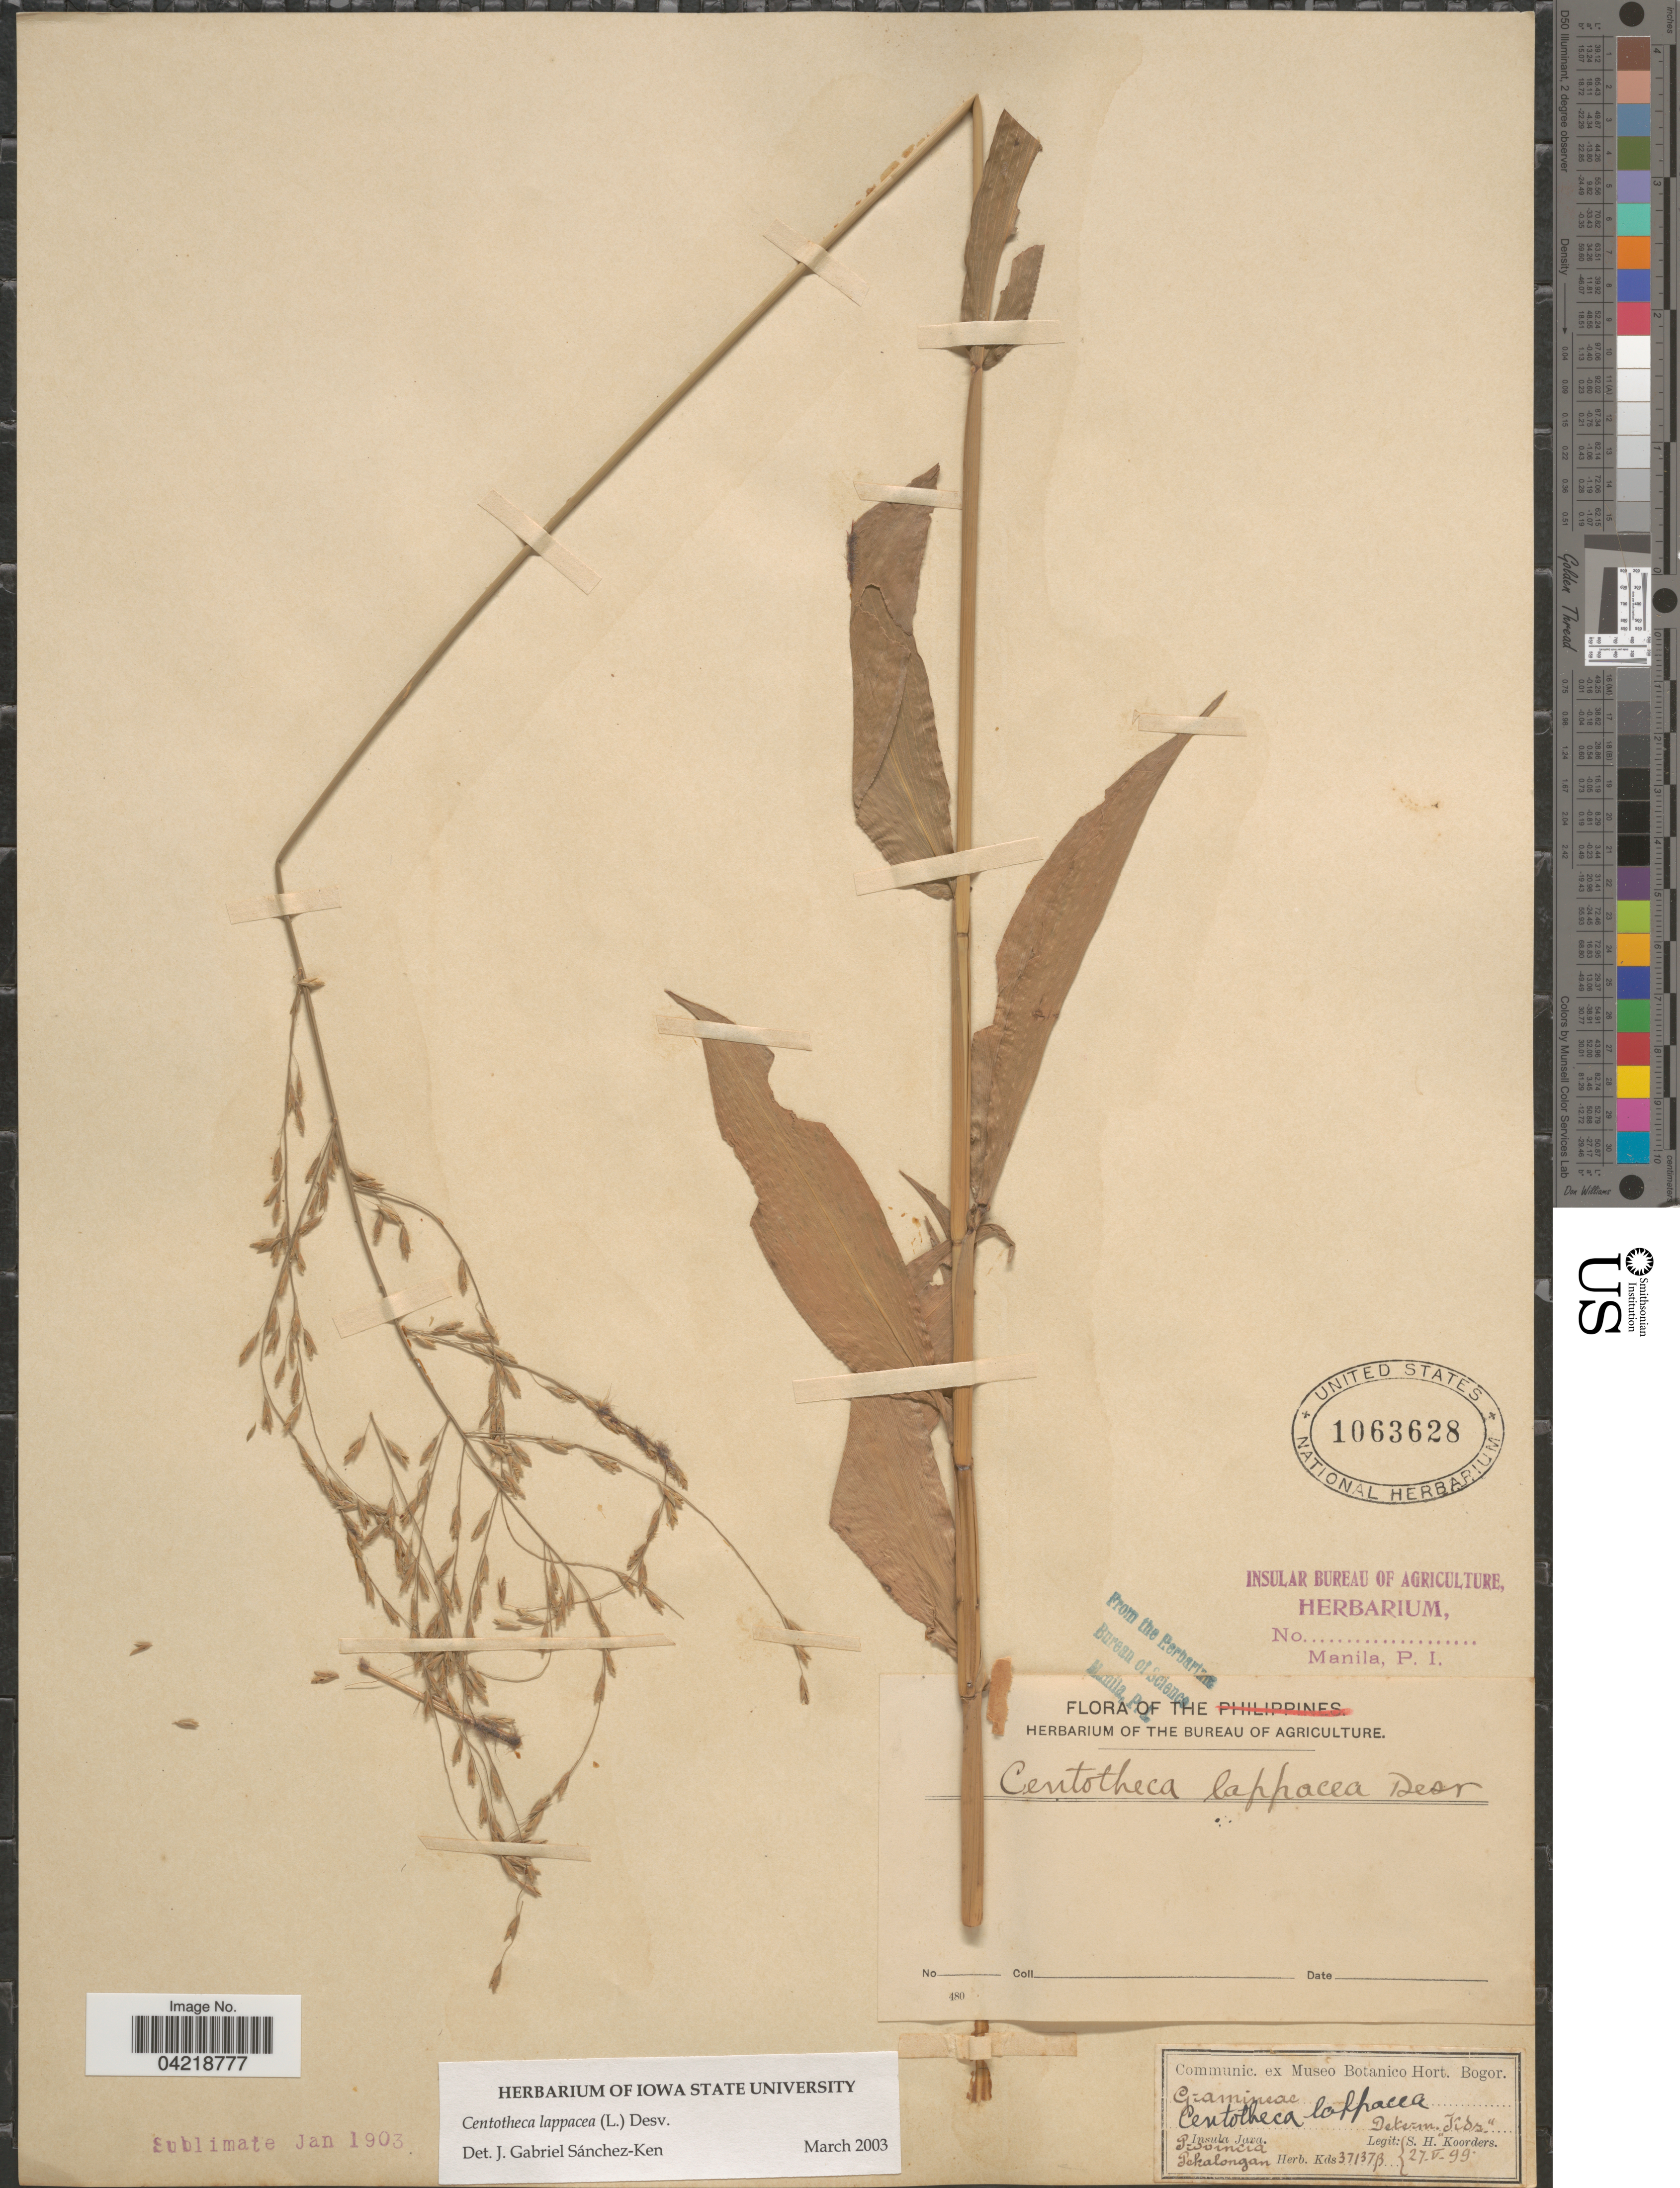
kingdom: Plantae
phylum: Tracheophyta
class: Liliopsida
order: Poales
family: Poaceae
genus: Centotheca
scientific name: Centotheca lappacea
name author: (L.) Desv.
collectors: S. H. Koorders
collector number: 37137B?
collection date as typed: Transcribed d/m/y: 27/5/99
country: Indonesia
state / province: Java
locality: Insula Java. Provincia Pekalongan.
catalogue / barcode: US 1063628